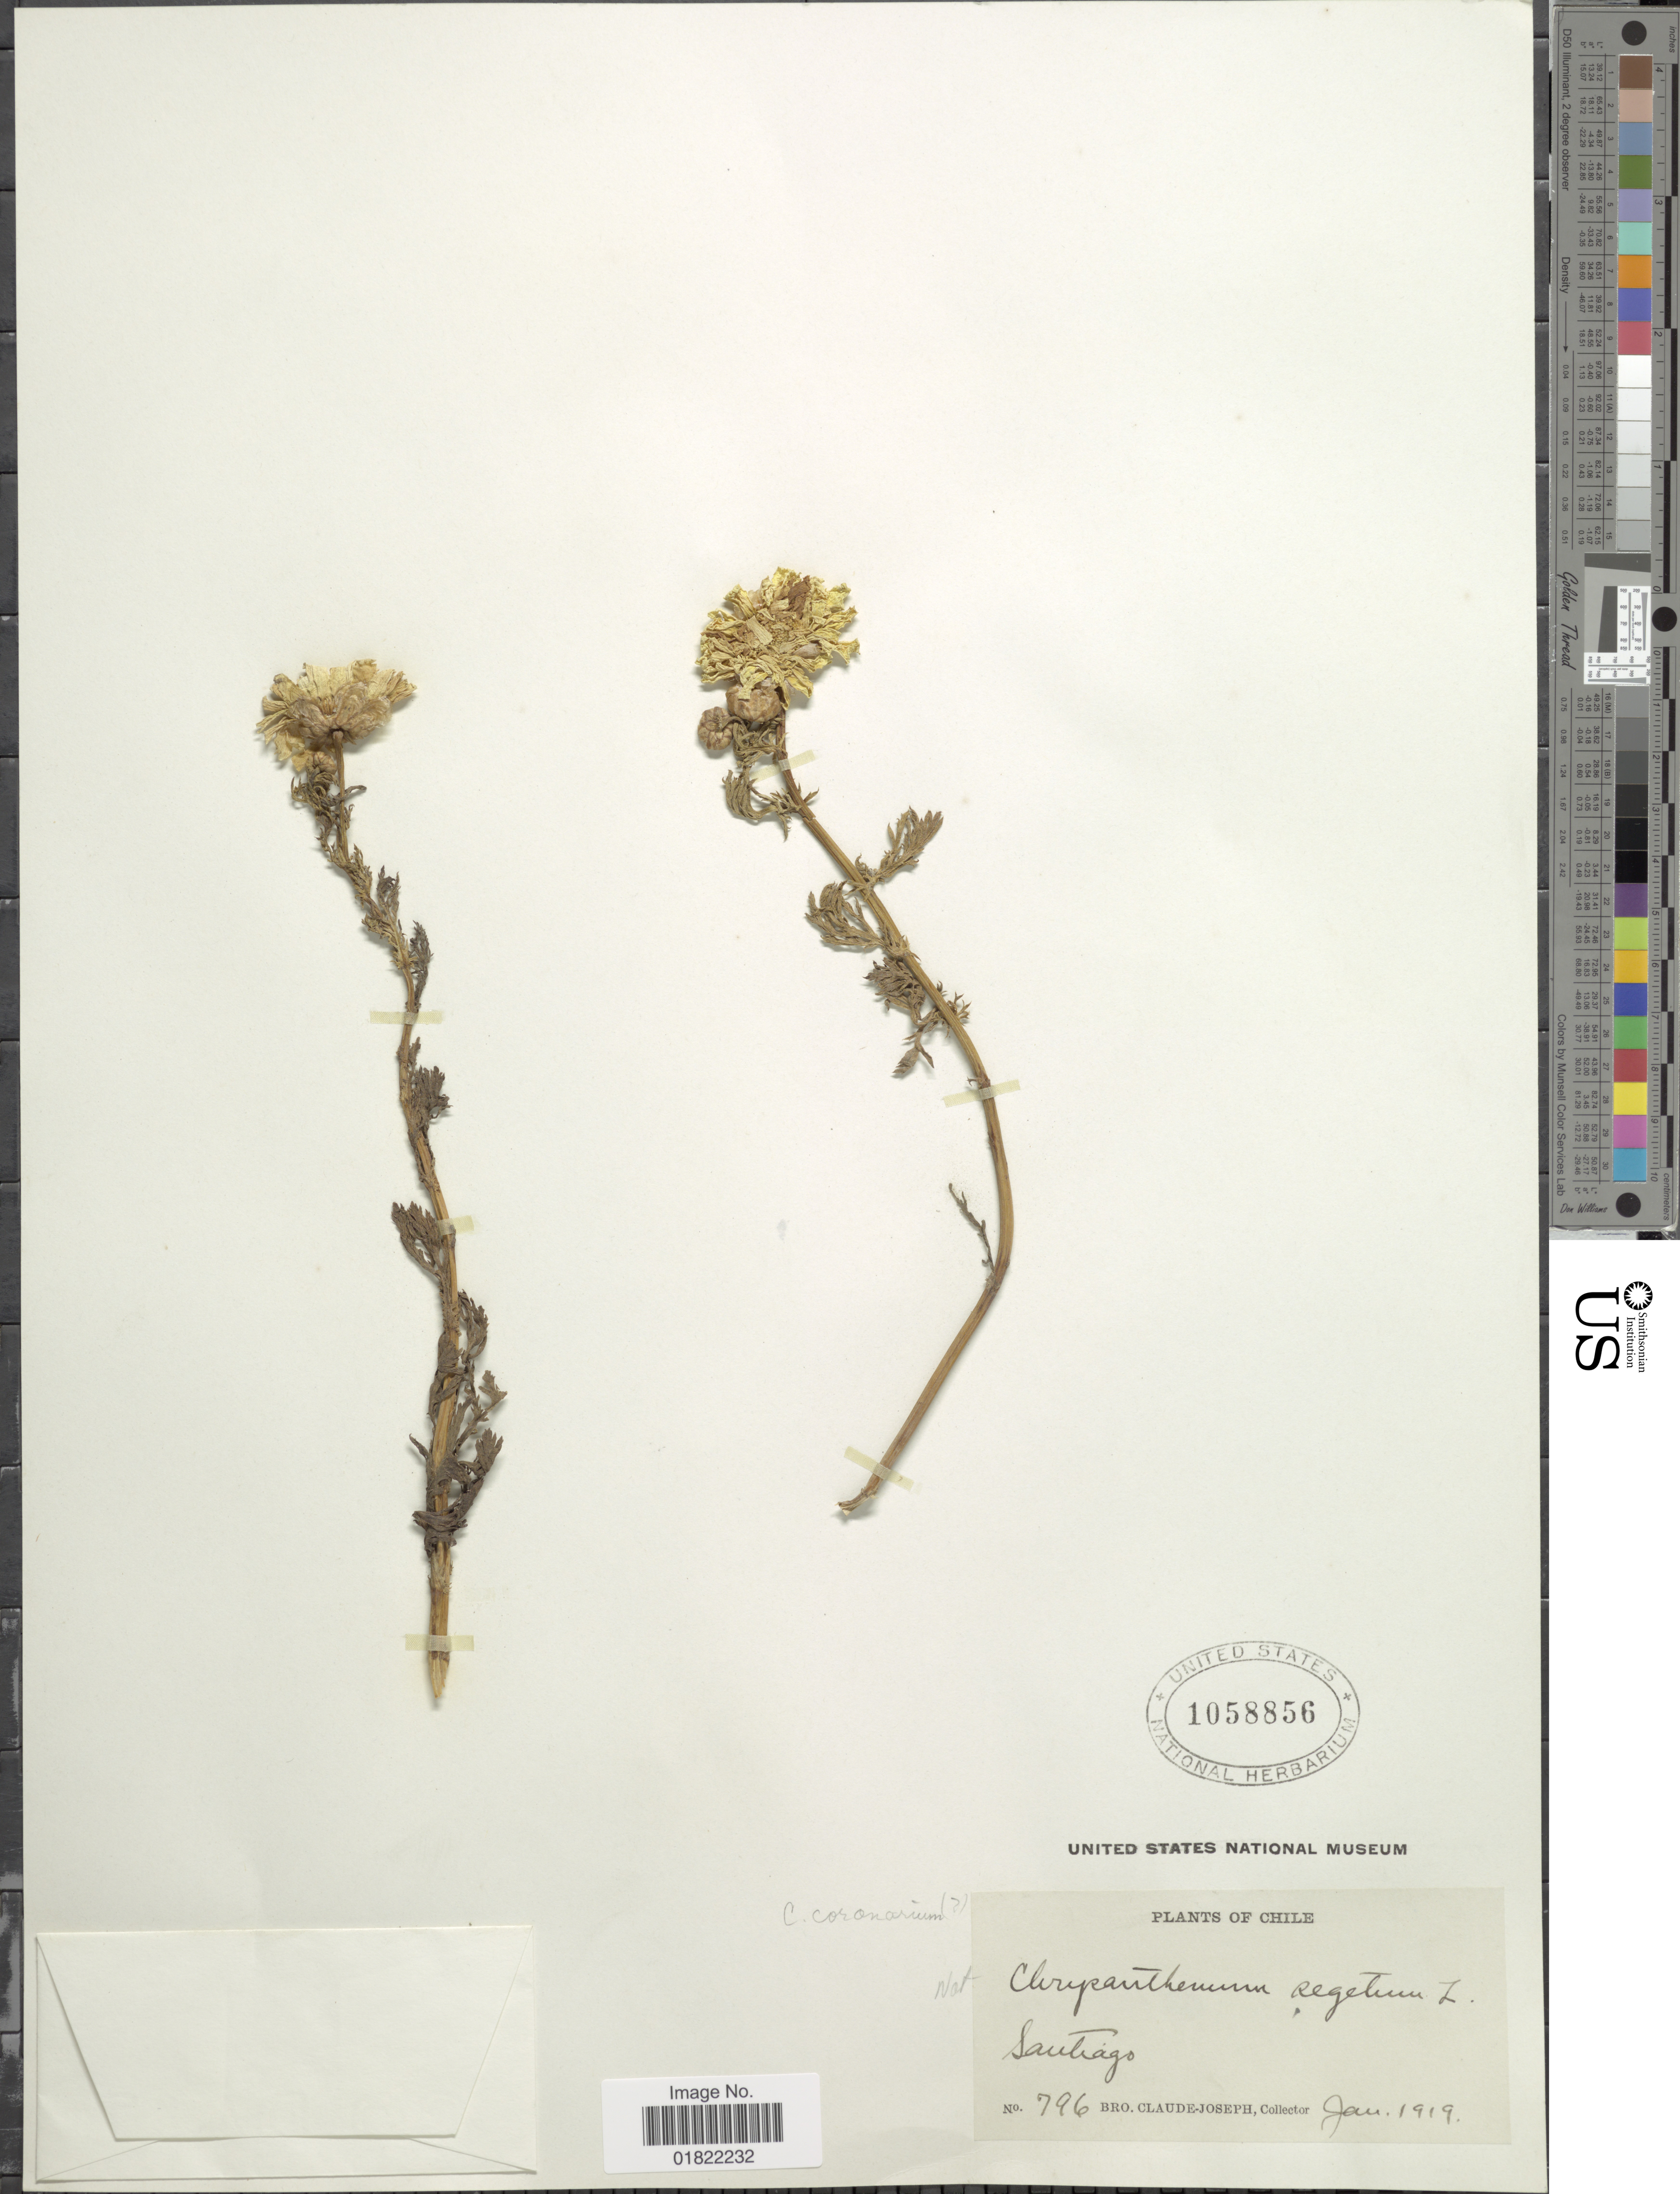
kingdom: Plantae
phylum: Tracheophyta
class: Magnoliopsida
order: Asterales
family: Asteraceae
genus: Chrysanthemum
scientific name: Chrysanthemum coronarium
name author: L.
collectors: Bro. Claude-Joseph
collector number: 796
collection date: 1919-01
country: Chile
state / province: Región Metropolitana (RM)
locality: Santiago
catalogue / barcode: US 1058856